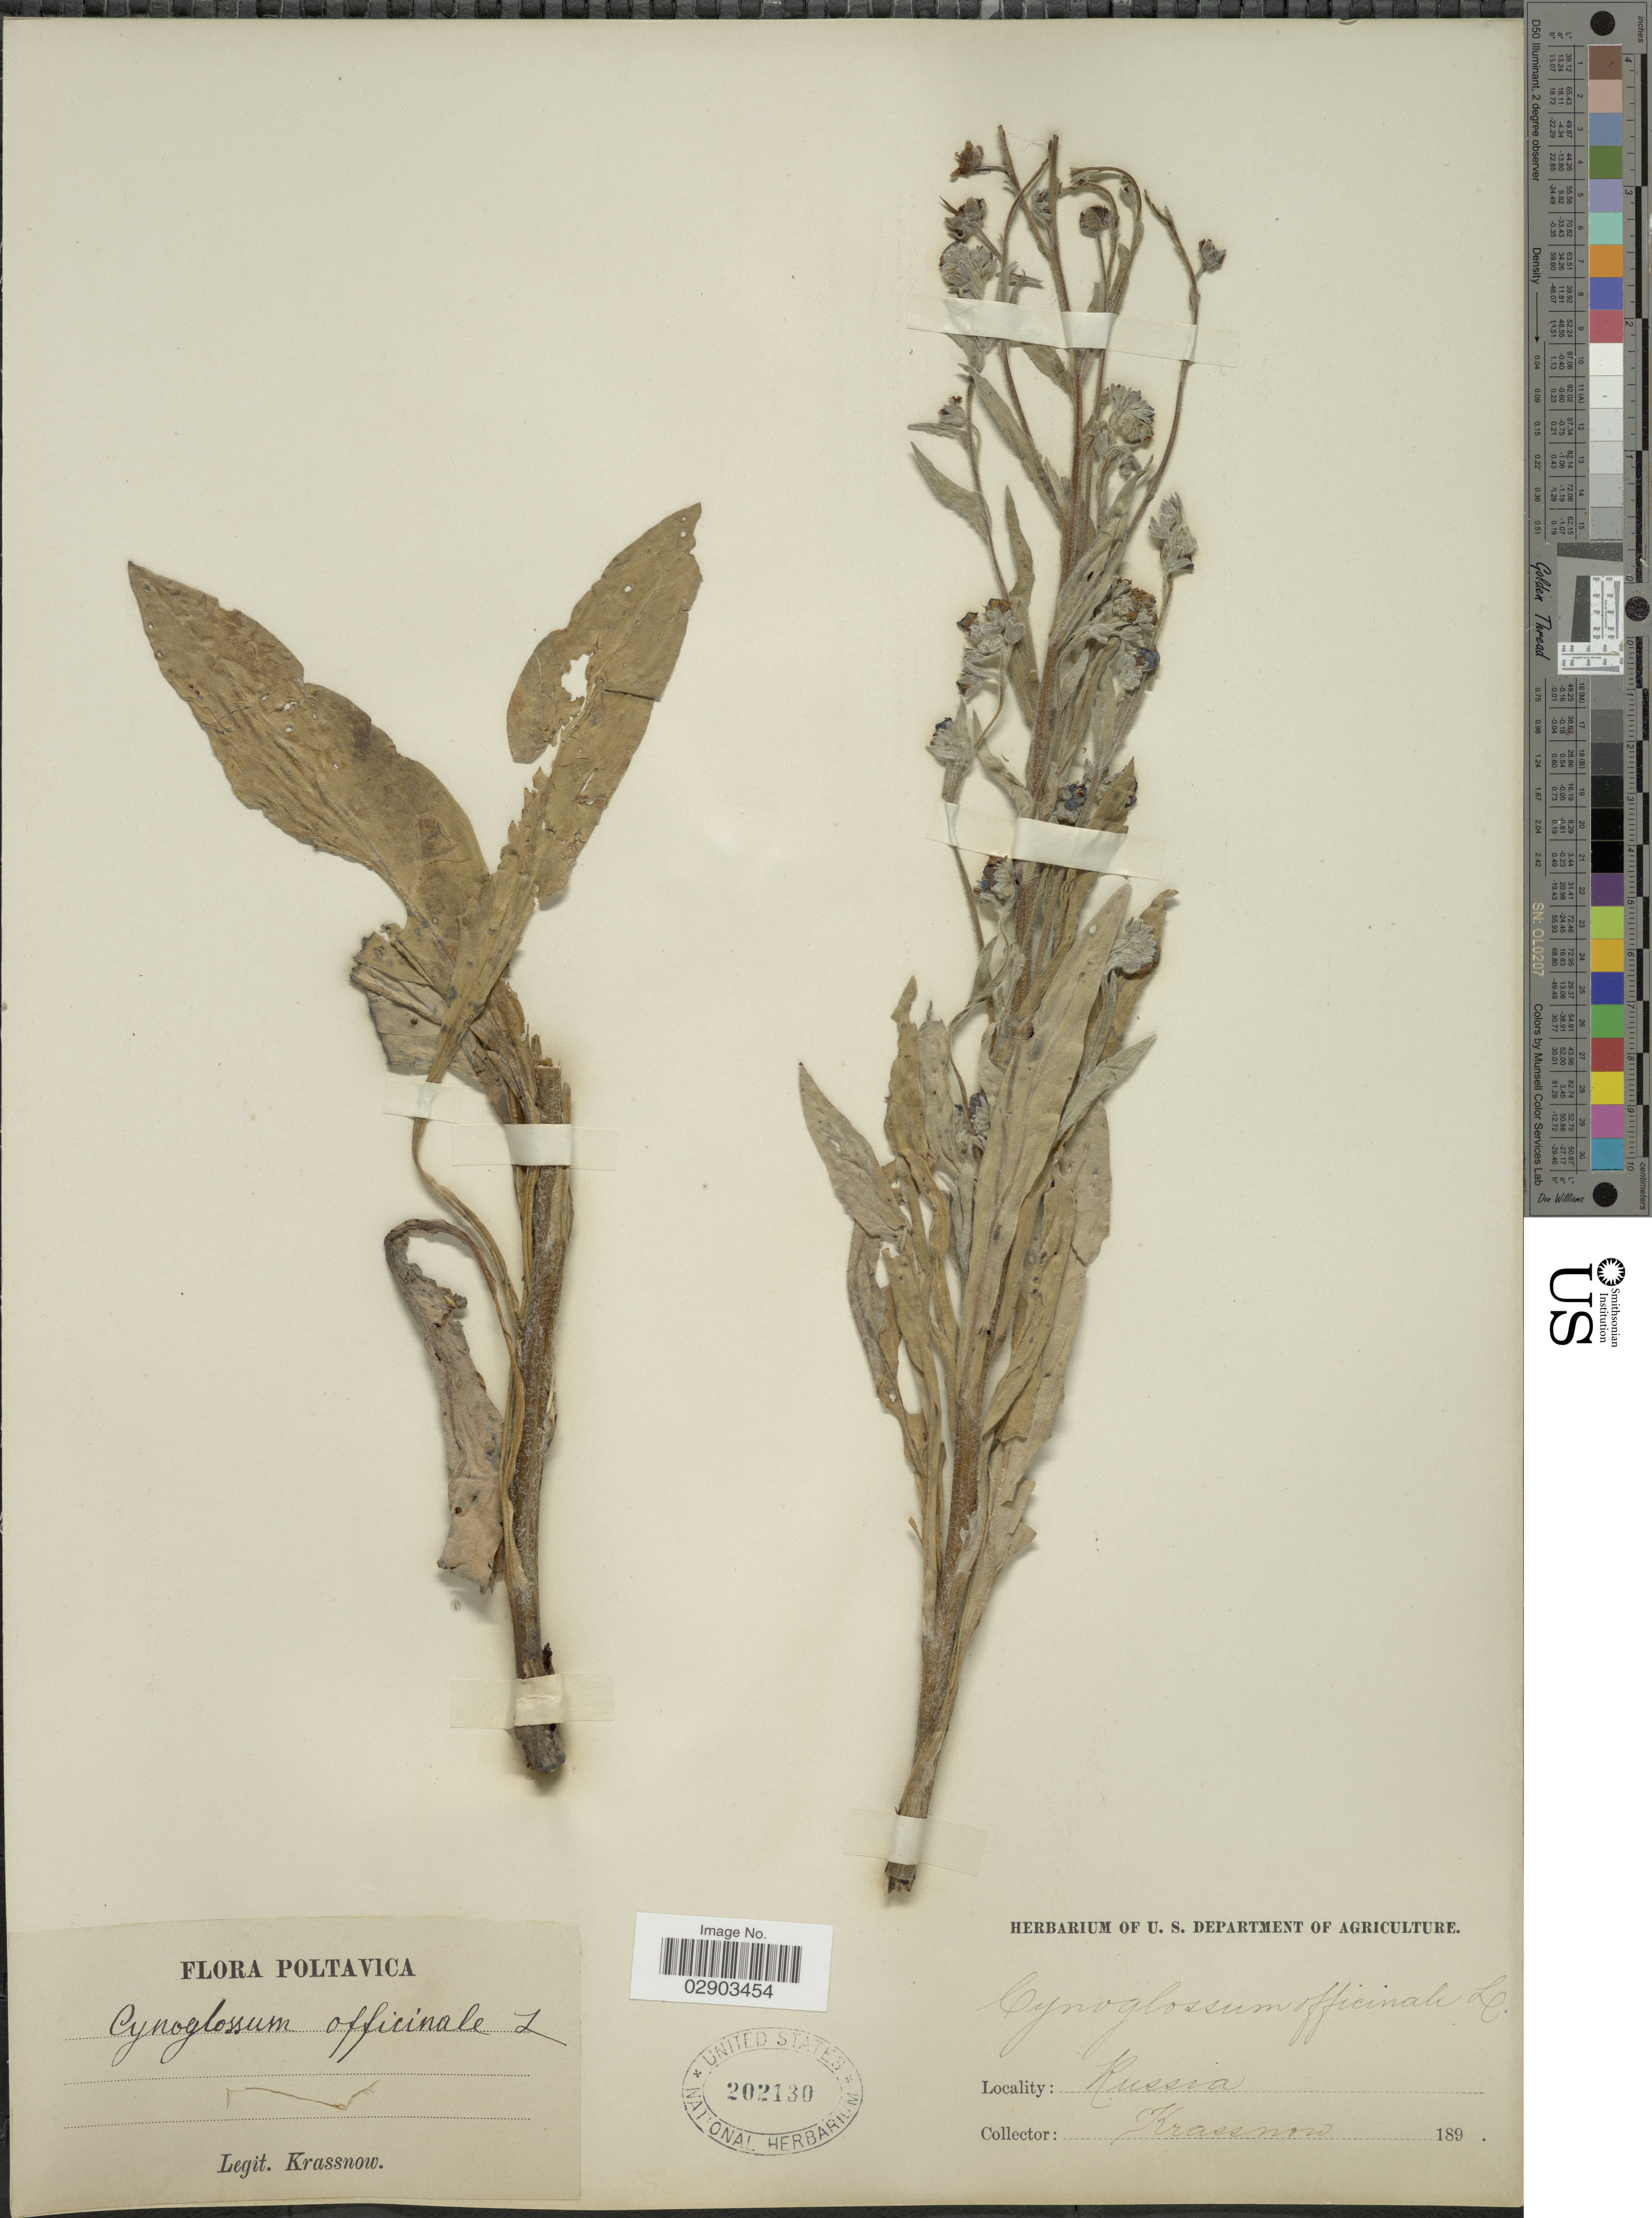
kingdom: Plantae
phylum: Tracheophyta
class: Magnoliopsida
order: Boraginales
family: Boraginaceae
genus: Cynoglossum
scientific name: Cynoglossum officinale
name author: L.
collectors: -. Krassnow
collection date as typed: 189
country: Ukraine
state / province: Poltava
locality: Poltavica, Russia.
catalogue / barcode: US 202130